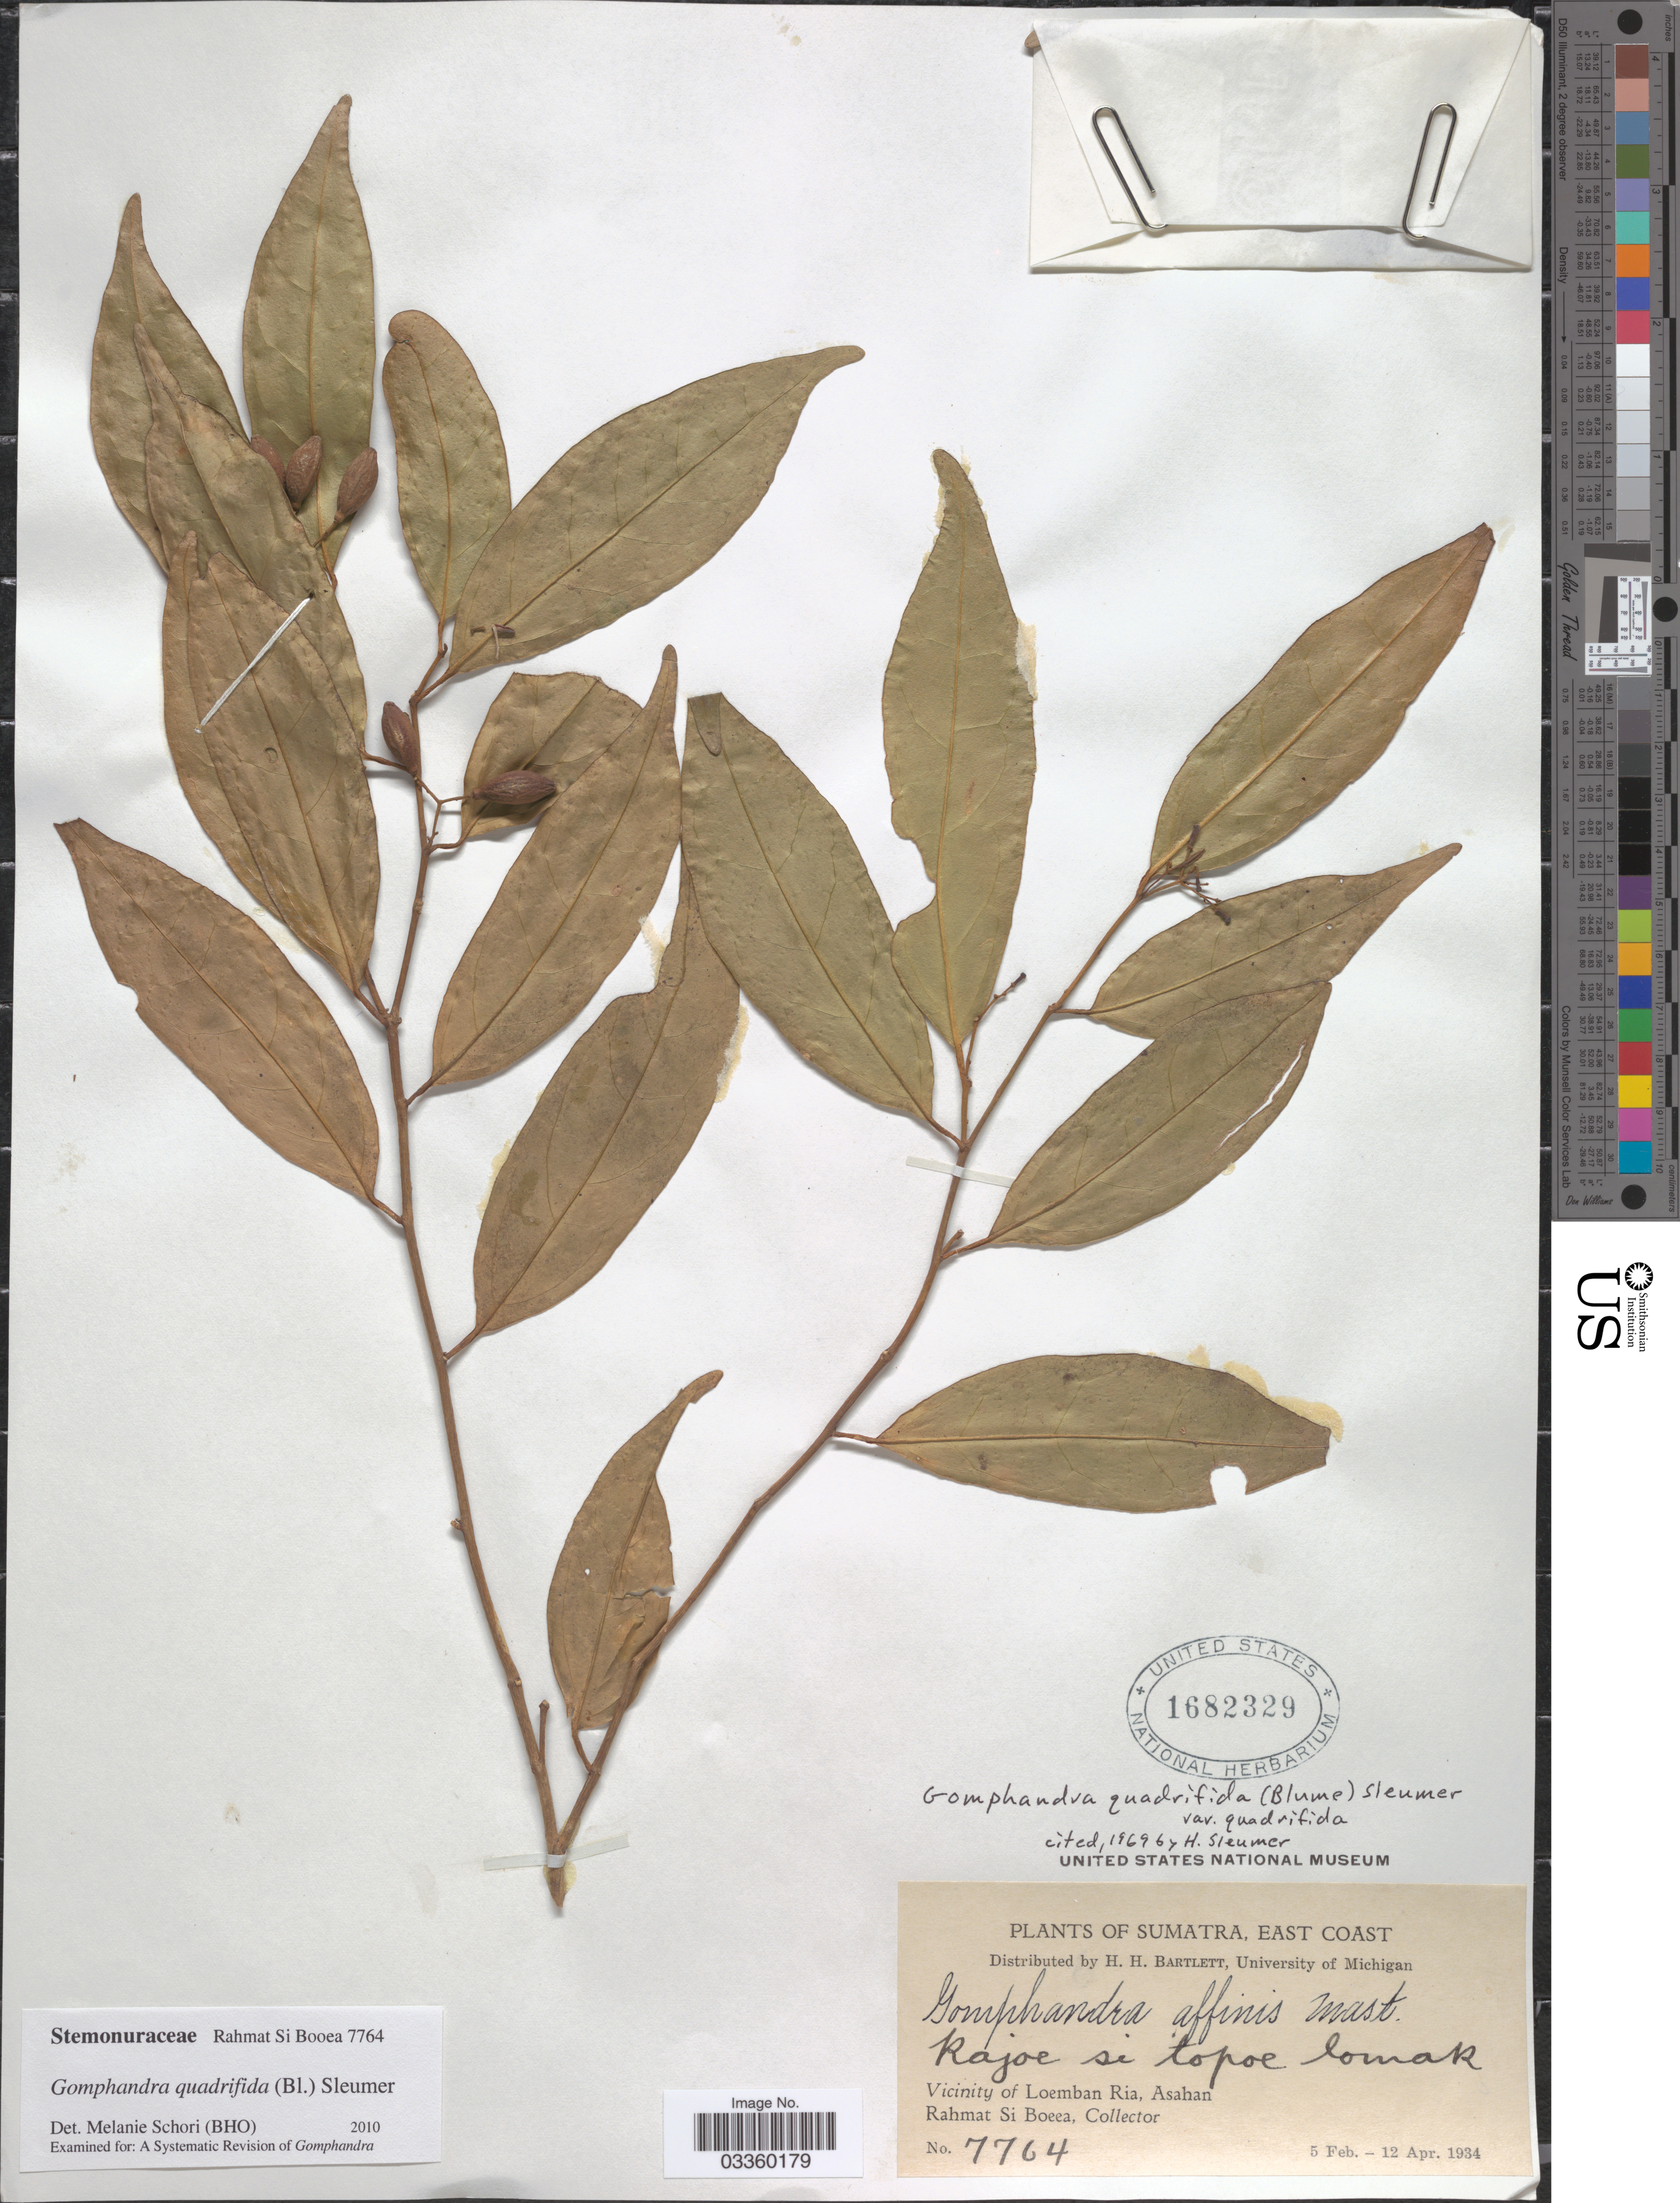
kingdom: Plantae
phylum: Tracheophyta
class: Magnoliopsida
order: Cardiopteridales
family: Stemonuraceae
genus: Gomphandra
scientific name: Gomphandra quadrifida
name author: (Blume) Sleumer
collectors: Rahmat Si Boeea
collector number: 7764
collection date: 1934-02-05/1934-04-12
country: Indonesia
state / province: Sumatra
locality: East Coast. Vicinity of Loemban Ria, Asahan.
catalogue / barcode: US 1682329